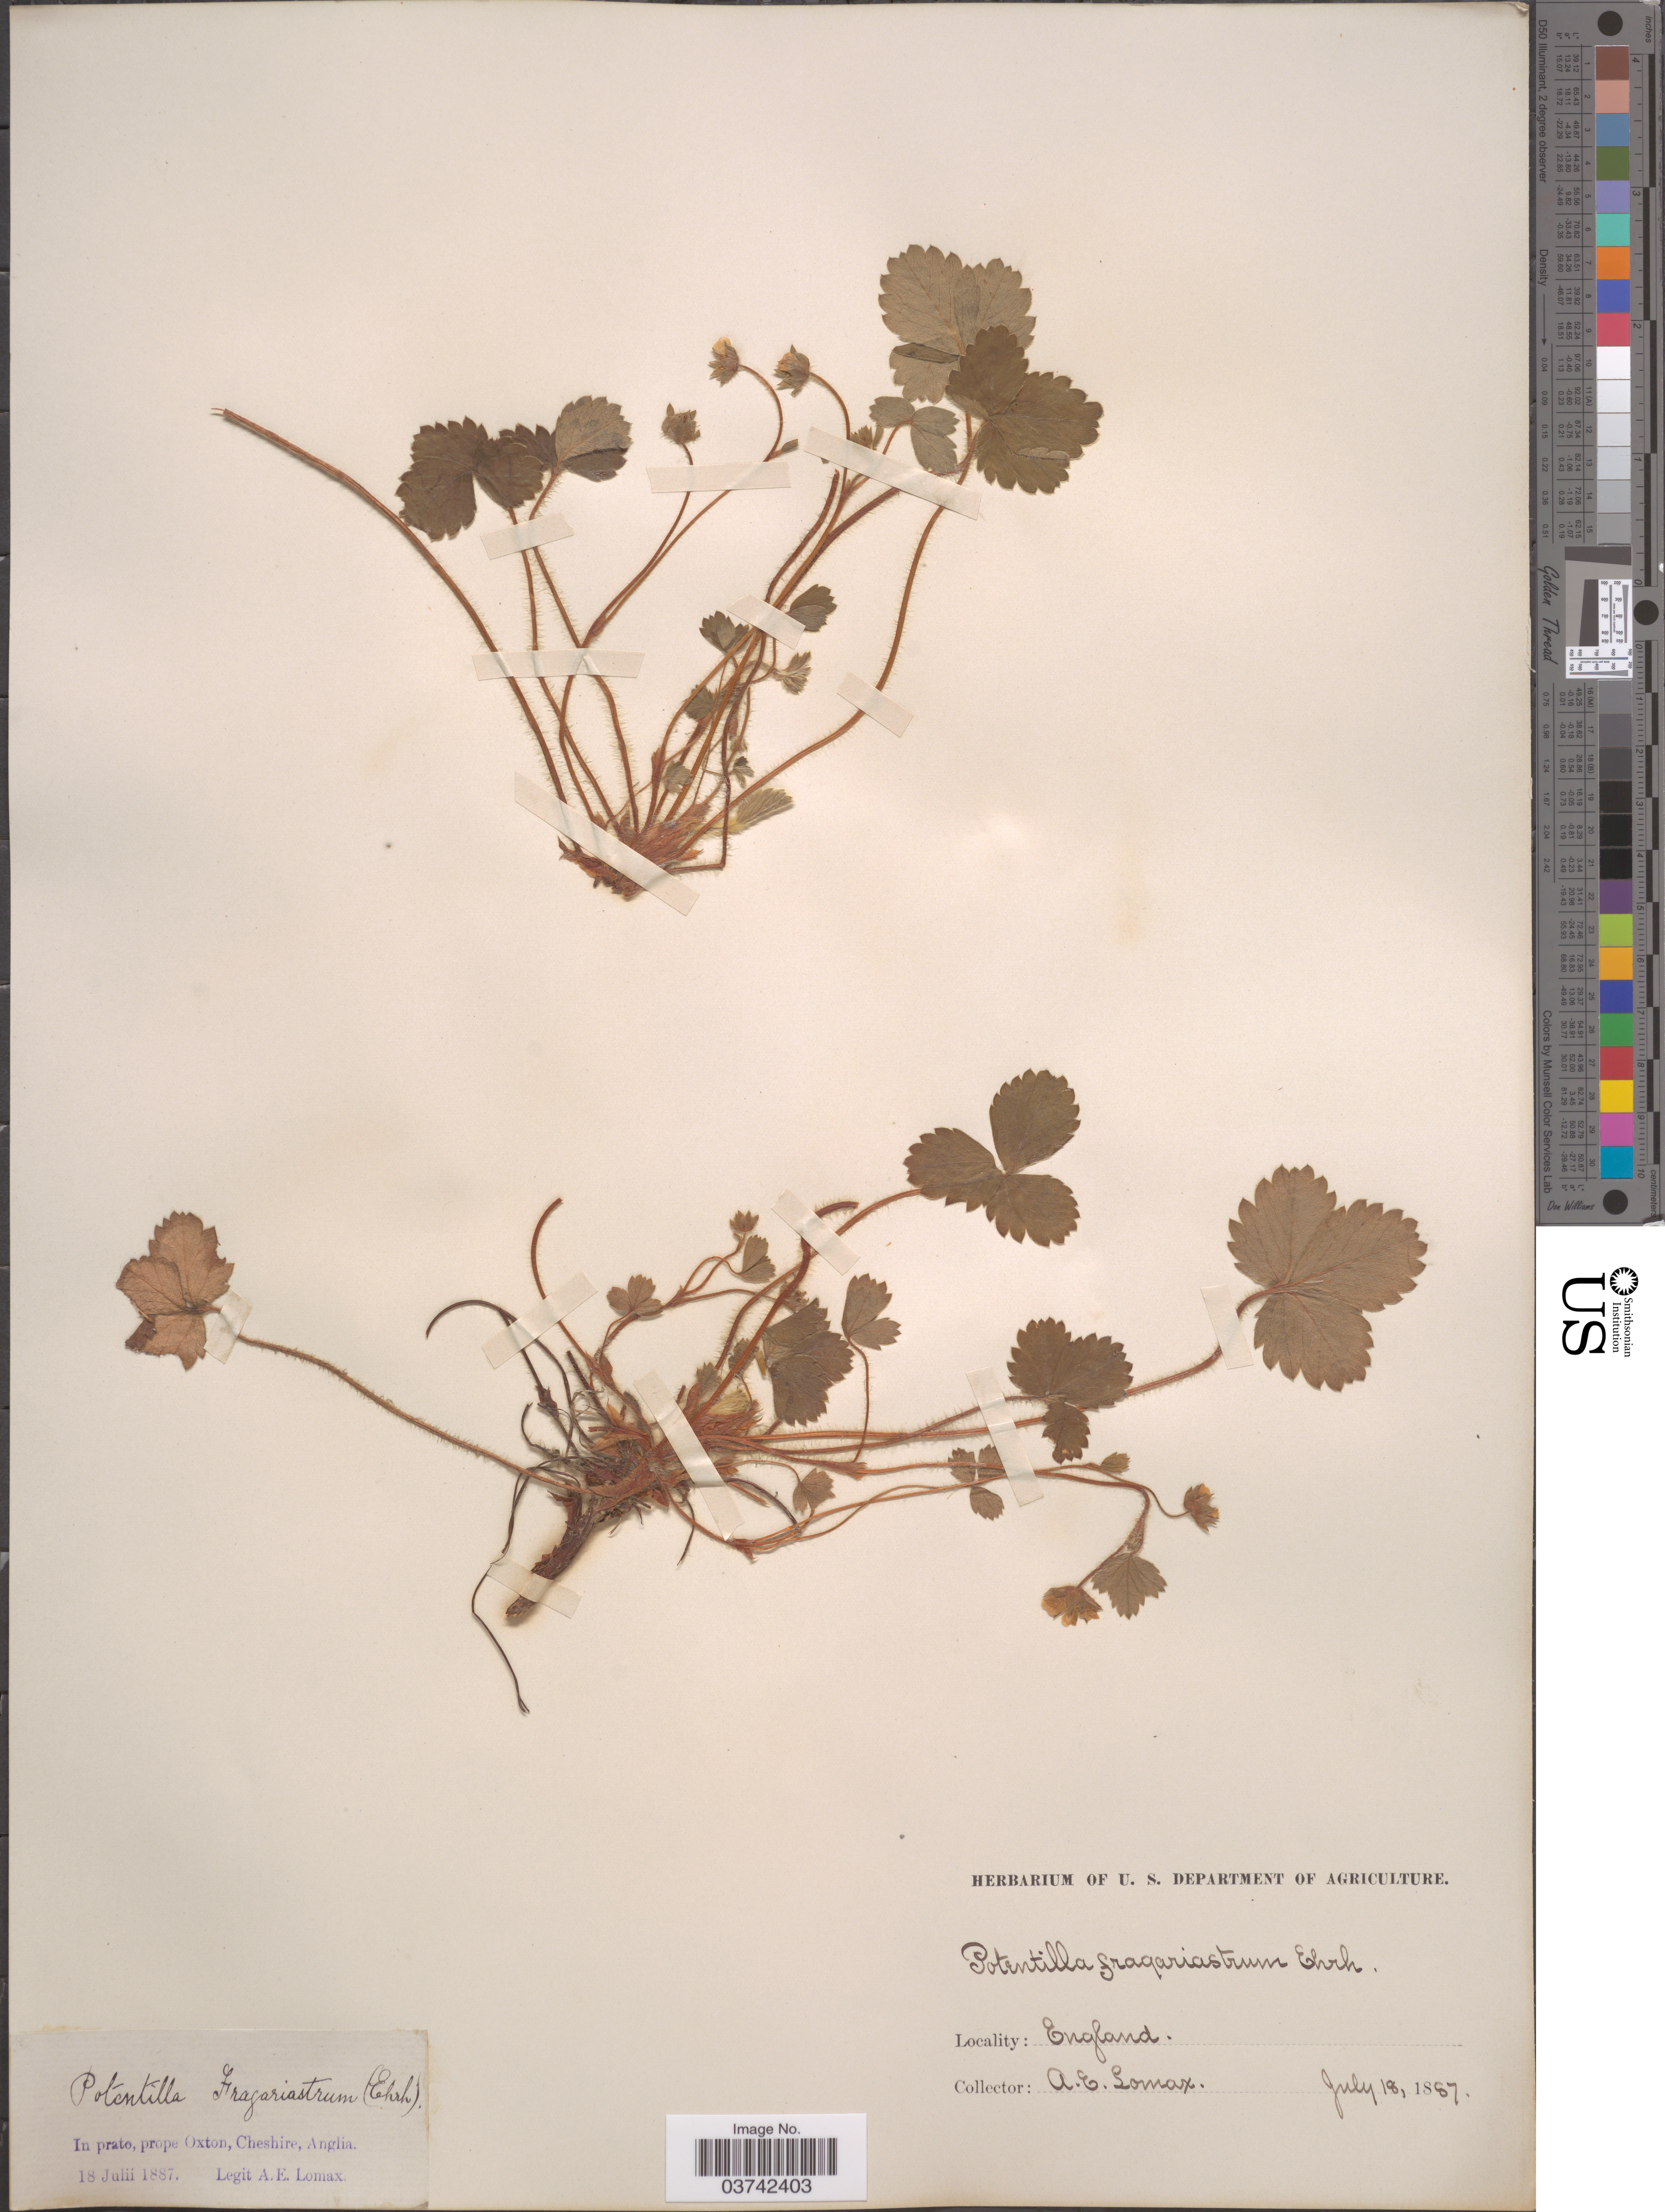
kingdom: Plantae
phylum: Tracheophyta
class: Magnoliopsida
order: Rosales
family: Rosaceae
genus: Potentilla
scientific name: Potentilla fragariastrum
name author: Ehrh. ex Pers.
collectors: A. Lomax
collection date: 1887-07-18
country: United Kingdom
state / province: England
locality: In prato, prope Oxton, Cheshire, Anglia.